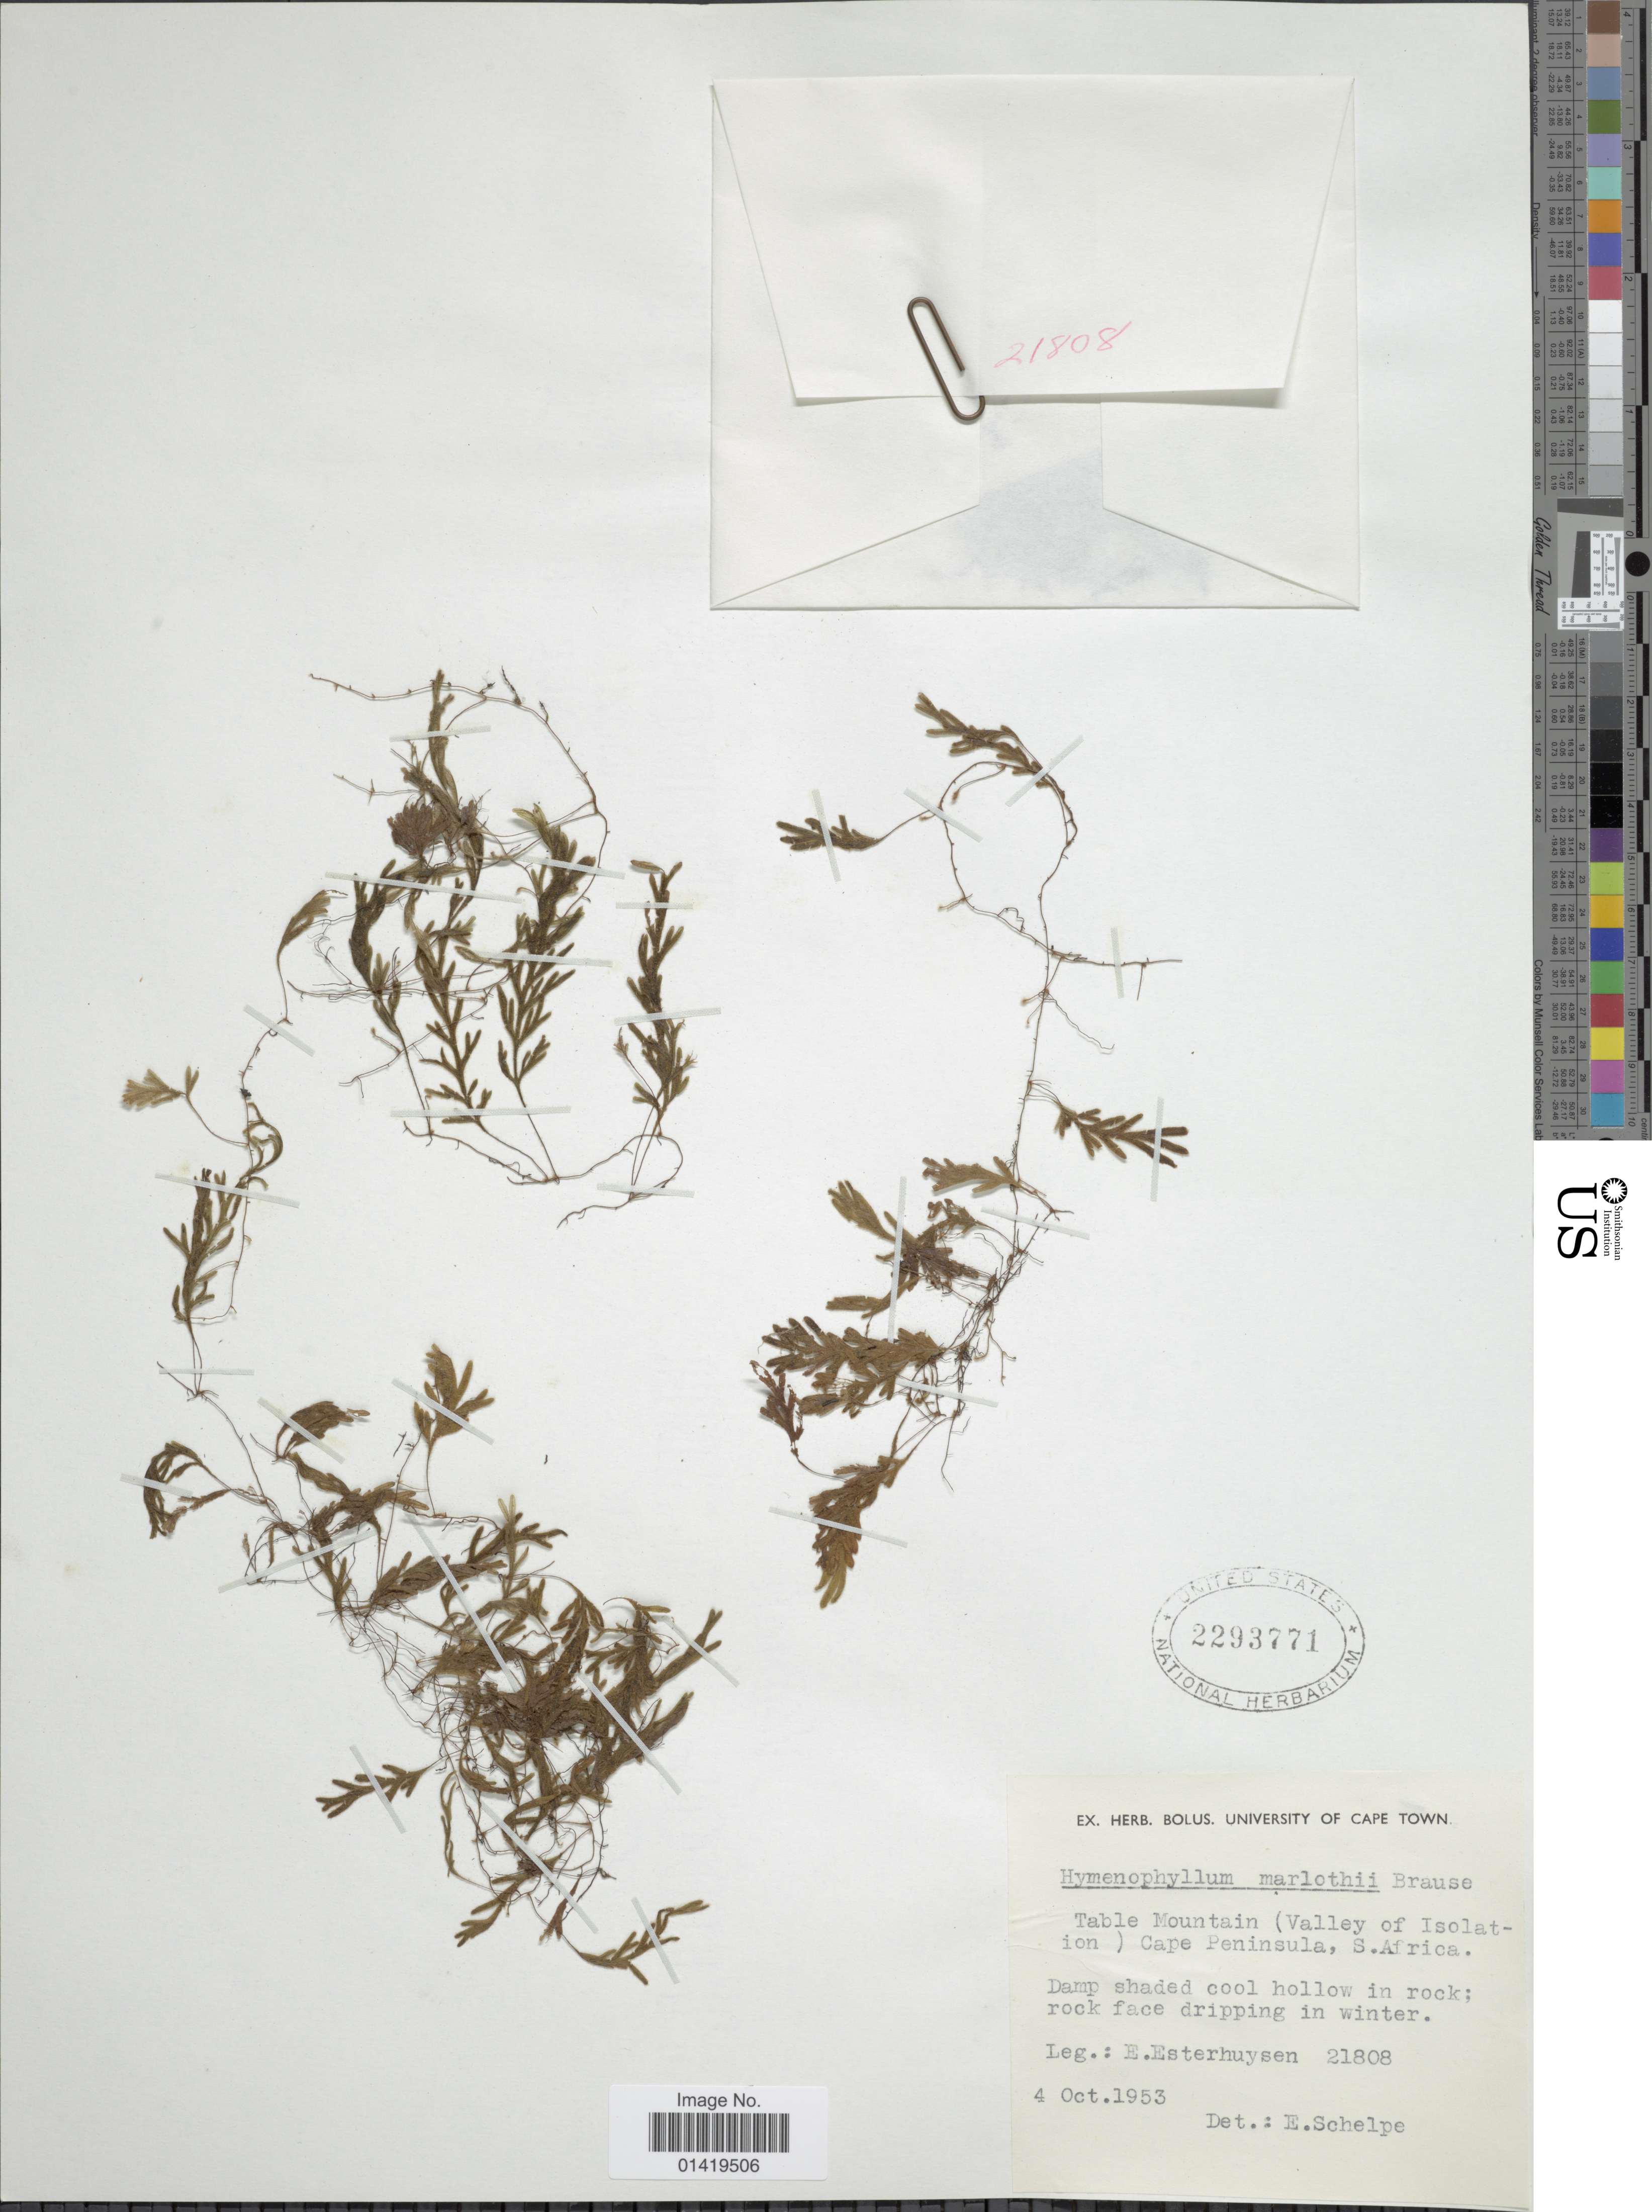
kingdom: Plantae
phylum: Tracheophyta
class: Polypodiopsida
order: Hymenophyllales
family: Hymenophyllaceae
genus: Hymenophyllum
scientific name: Hymenophyllum aeruginosum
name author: (Poir.) Carmich.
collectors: E. E. Esterhuysen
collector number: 21808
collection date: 1953-10-04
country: South Africa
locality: Table mountain valley of Isolation Cape Peninsula S. Africa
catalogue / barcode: US 2293771